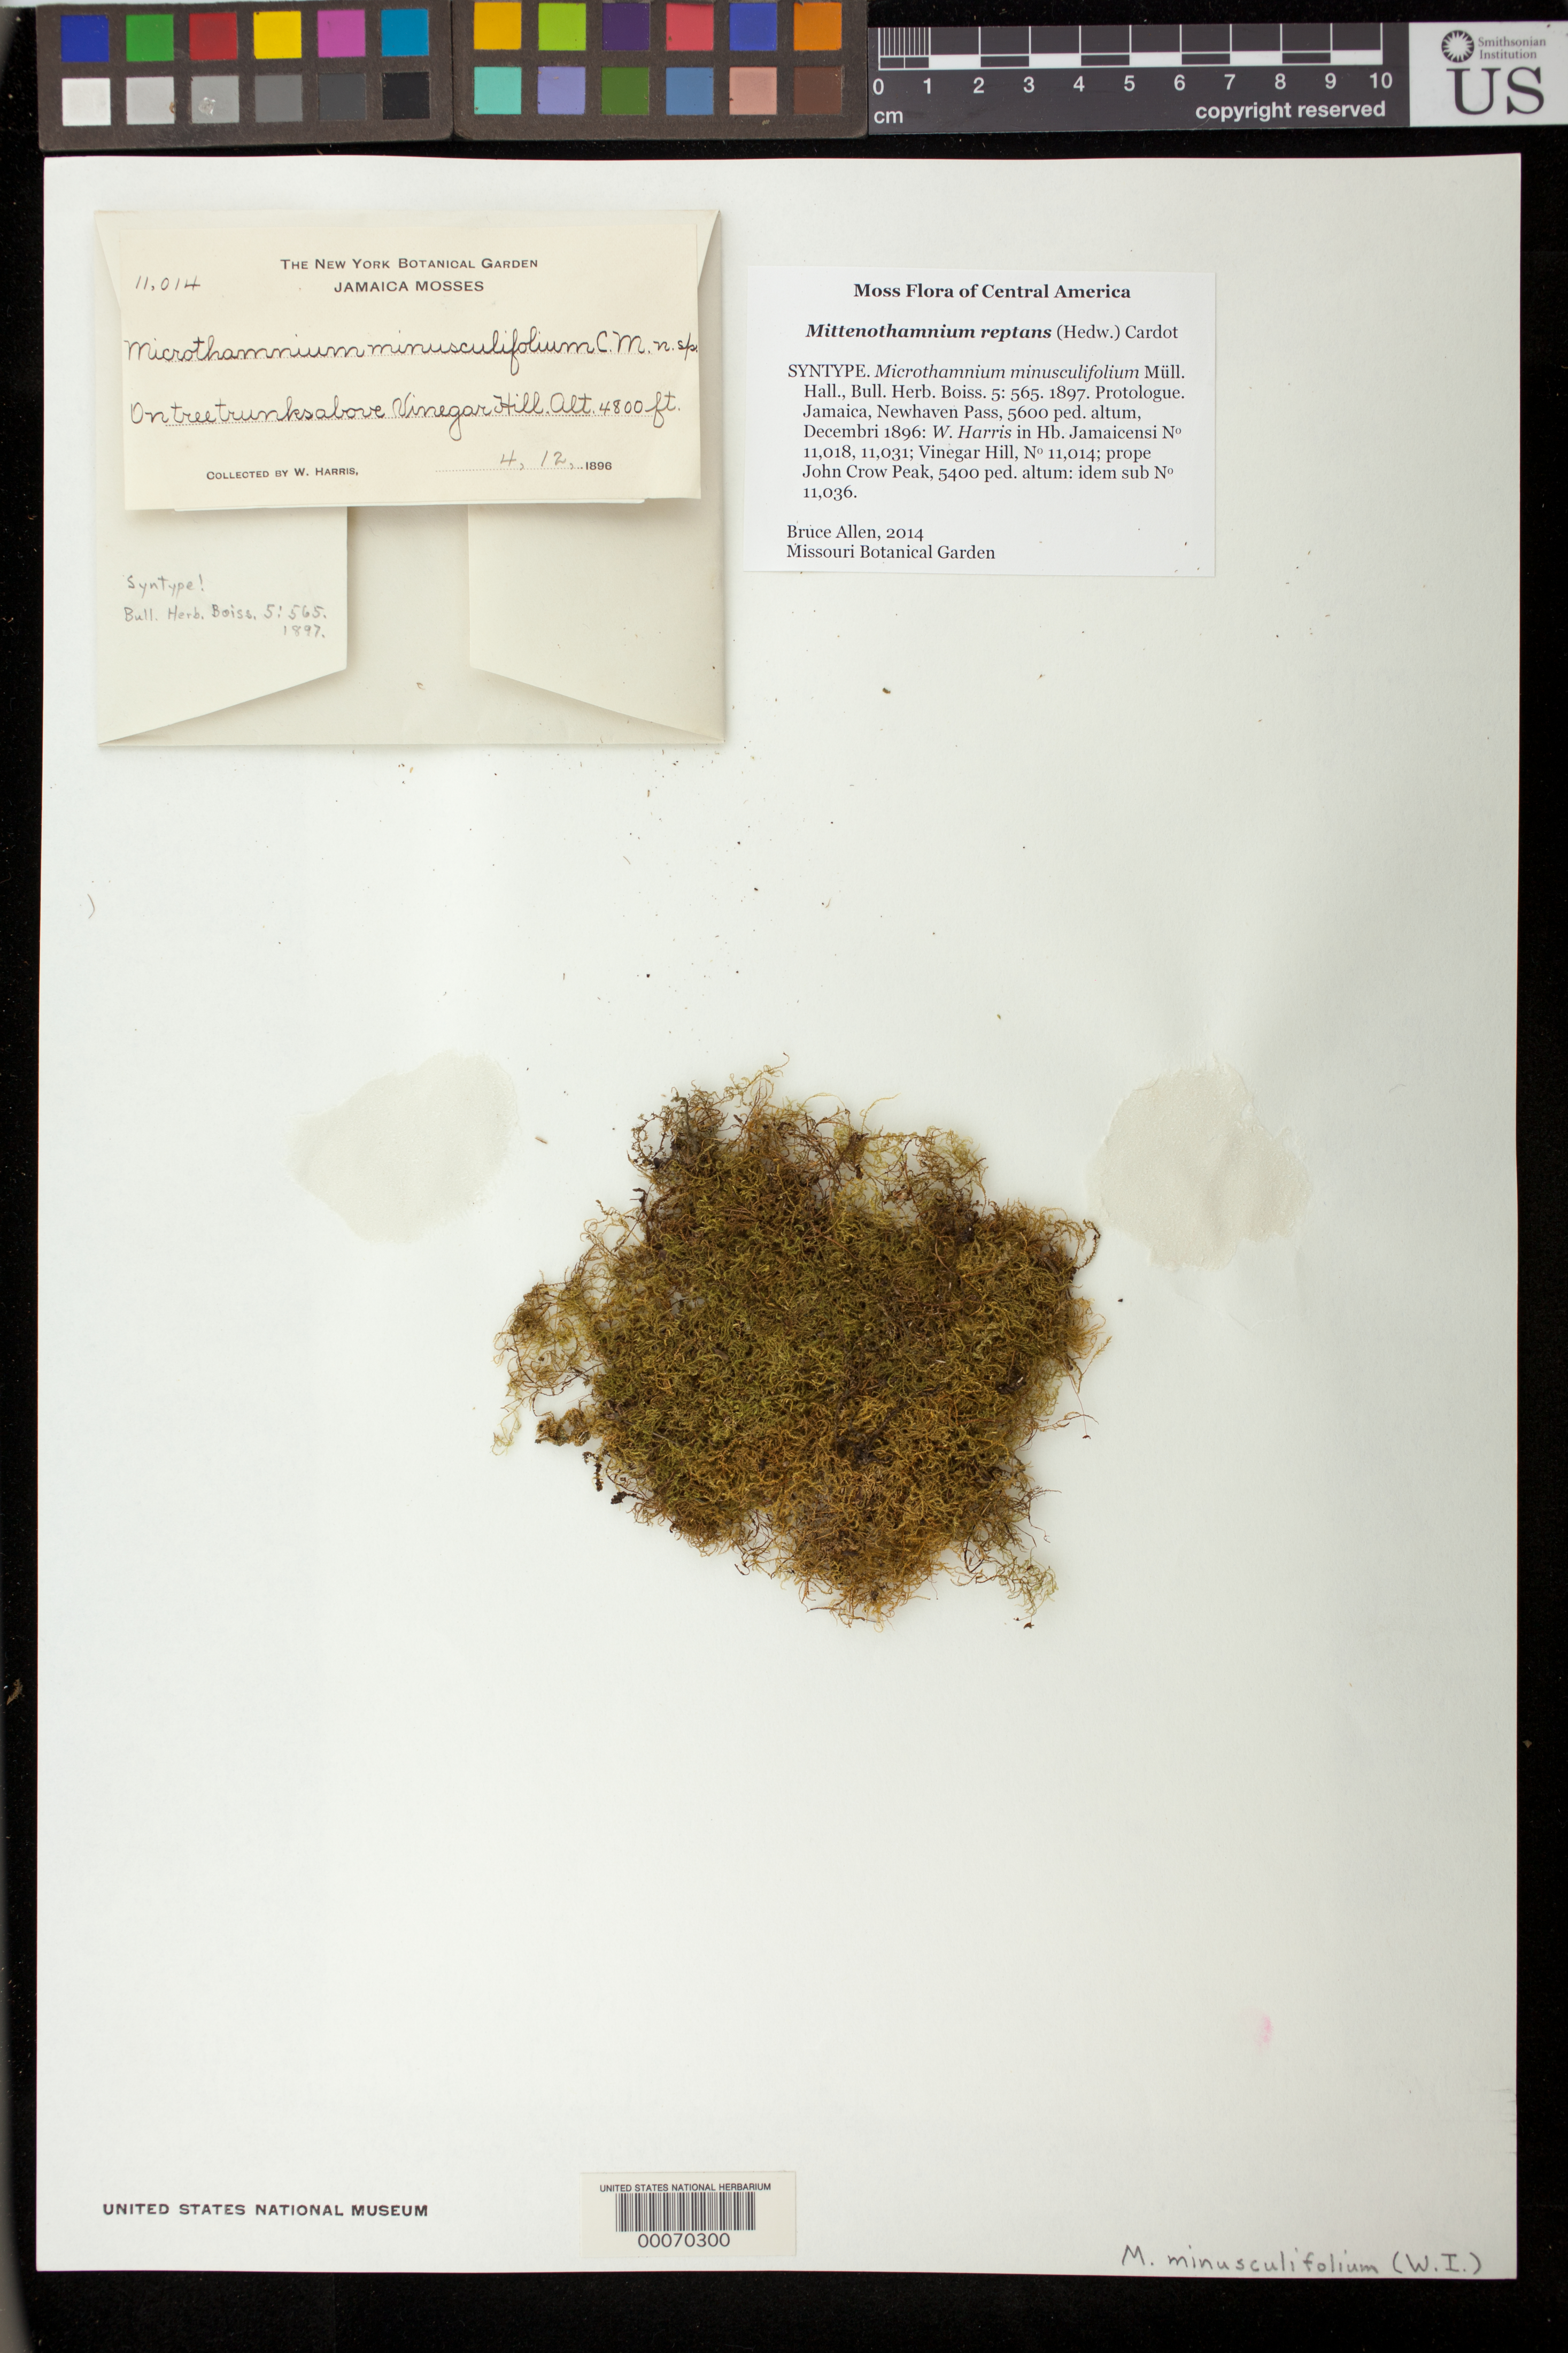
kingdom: Plantae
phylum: Bryophyta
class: Bryopsida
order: Hypnales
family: Hypnaceae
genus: Microthamnium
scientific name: Microthamnium minusculifolium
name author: Müll. Hal.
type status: Syntype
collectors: W. H. Harris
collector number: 11014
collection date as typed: "4, 12, 1896"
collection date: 1896-12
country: Jamaica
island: Greater Antilles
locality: Vinegar Hill.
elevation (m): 1463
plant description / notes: Date on label, "4, 12, 1896" [=4 Dec 1896?]. Protologue, "Habitatio. Jamaica, Newhaven Pass, 5600 ped. altum, Decembri 1896: W. Harris in Hb. Jamaicensi No 11,018, 11,031; Vinegar Hill, No 11,014; prope John Crow Peak, 5400 ped. altum: idem sub No 11,036"